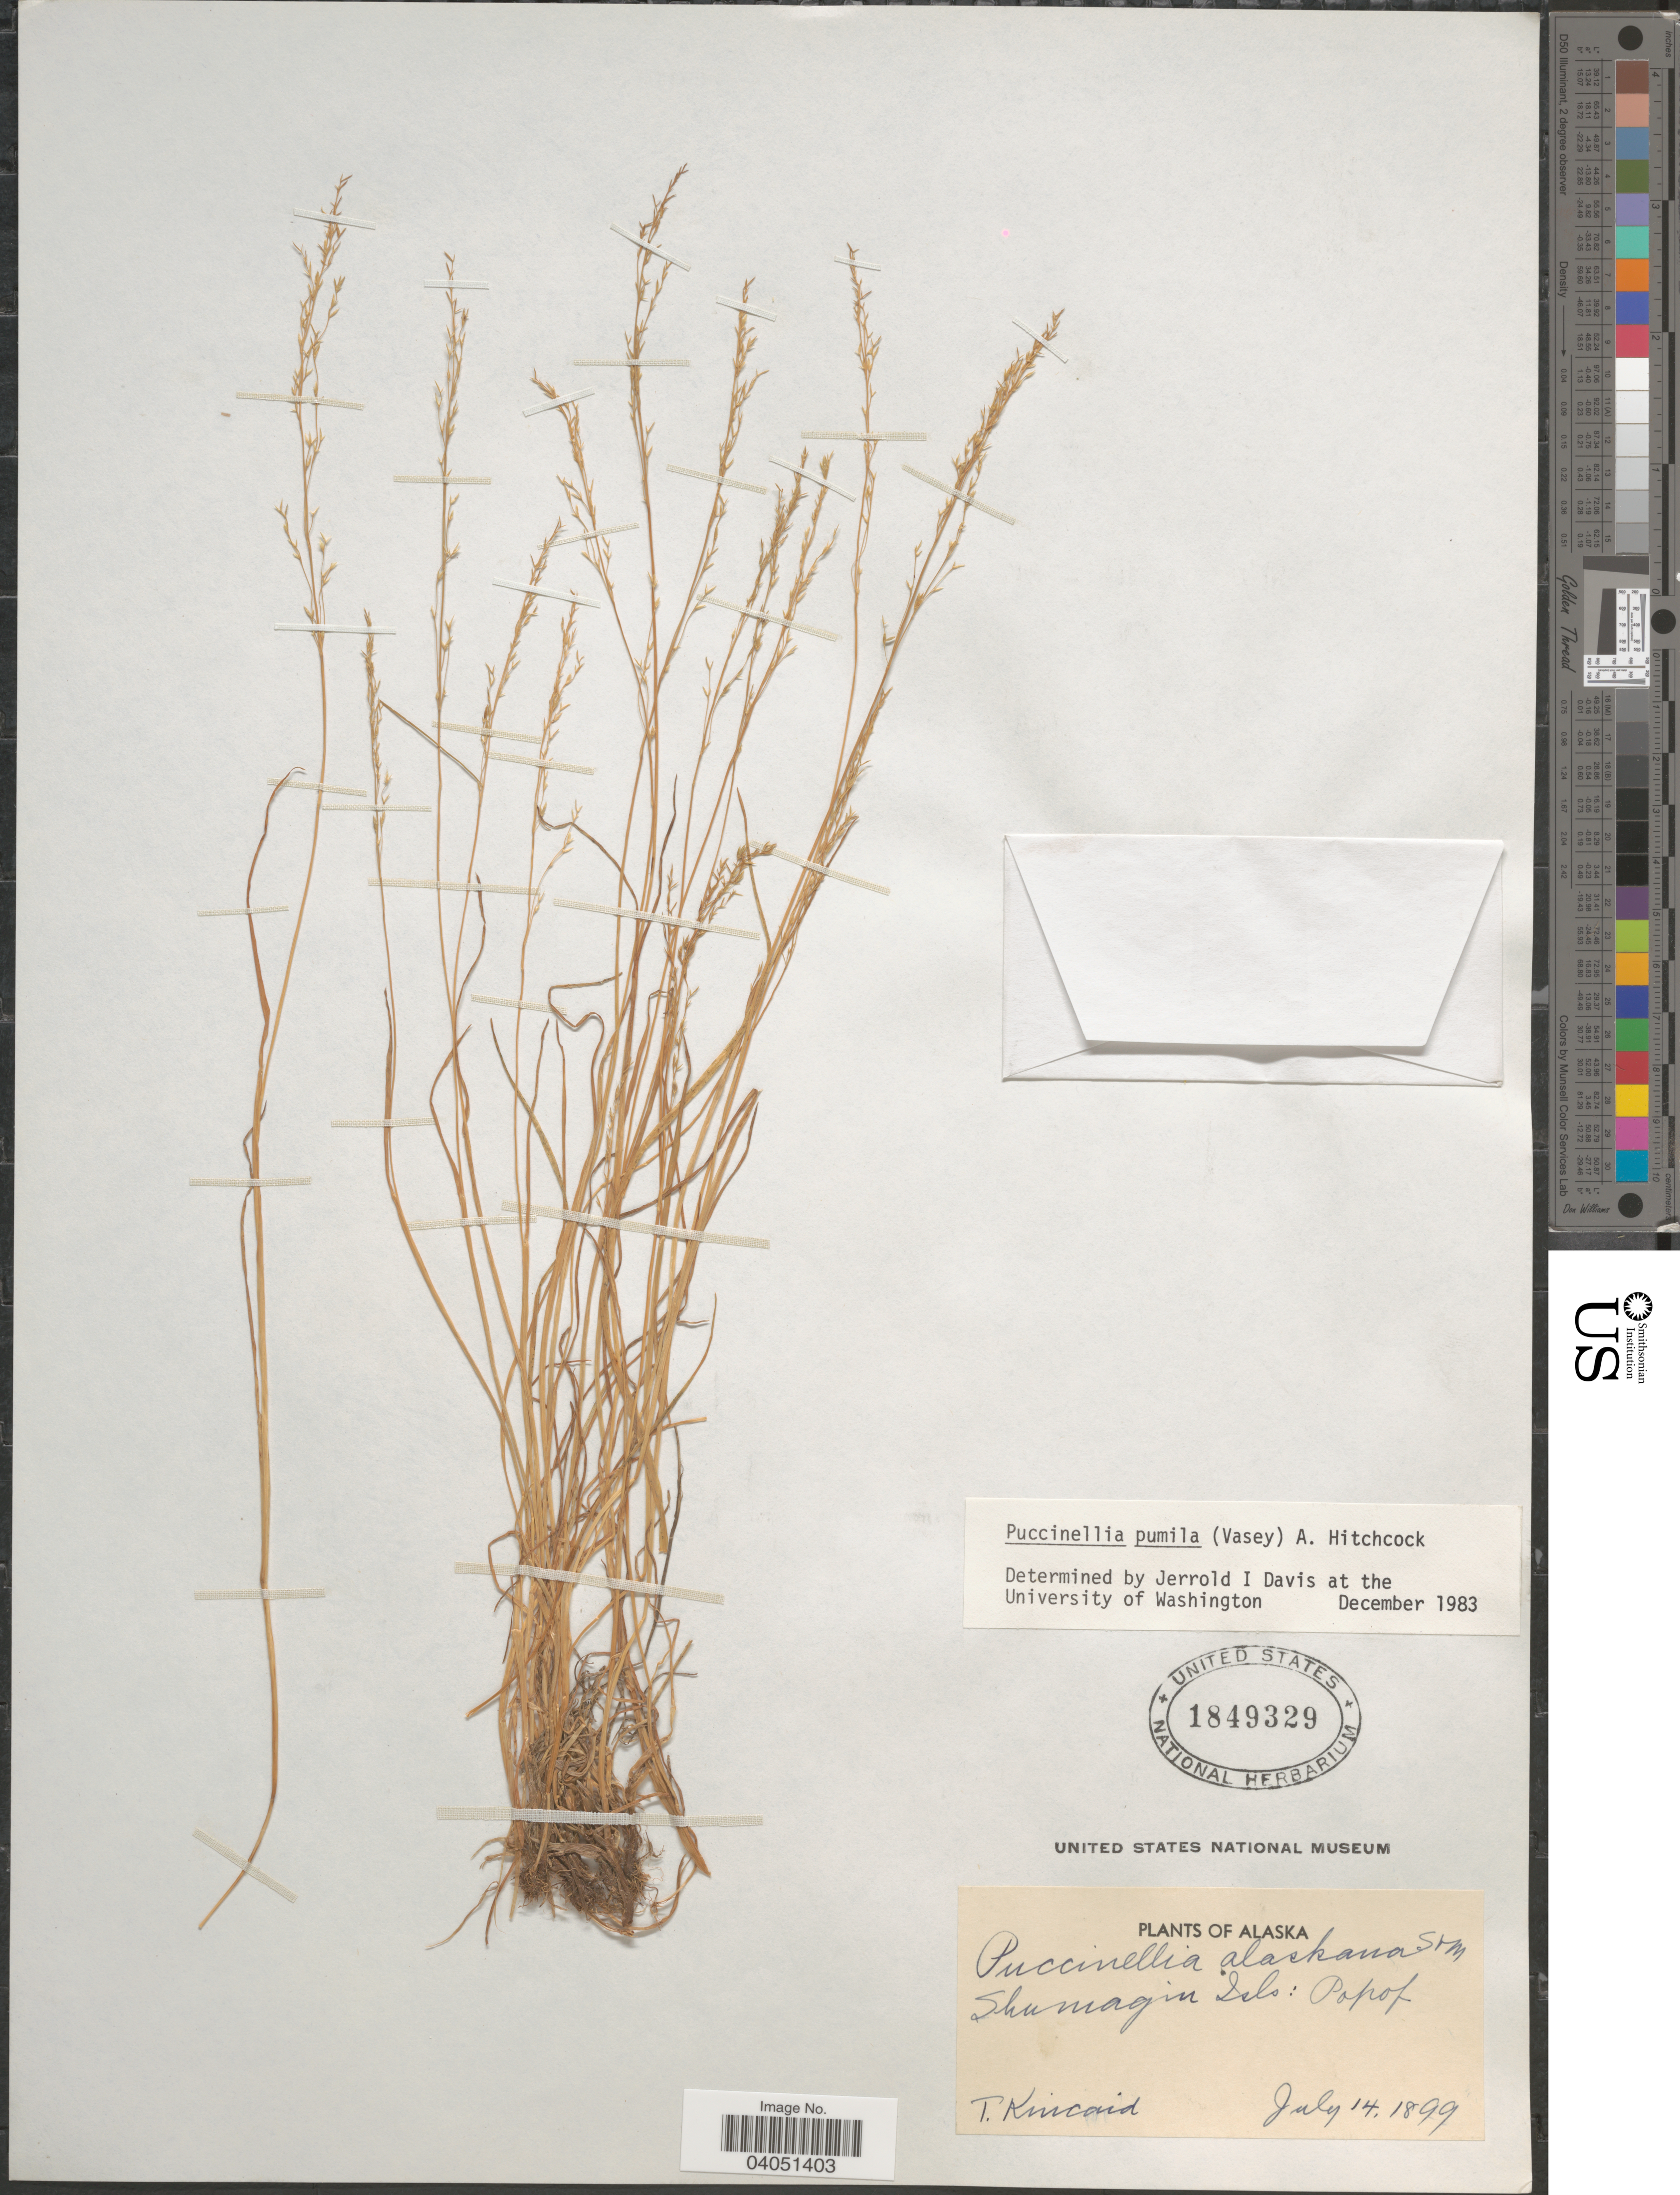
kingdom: Plantae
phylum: Tracheophyta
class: Liliopsida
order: Poales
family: Poaceae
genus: Puccinellia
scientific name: Puccinellia pumila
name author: (Vasey) Hitchc.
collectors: T. C. Kincaid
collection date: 1899-07-14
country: United States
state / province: Alaska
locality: Shumagin Isls: Popof.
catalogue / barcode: US 1849329